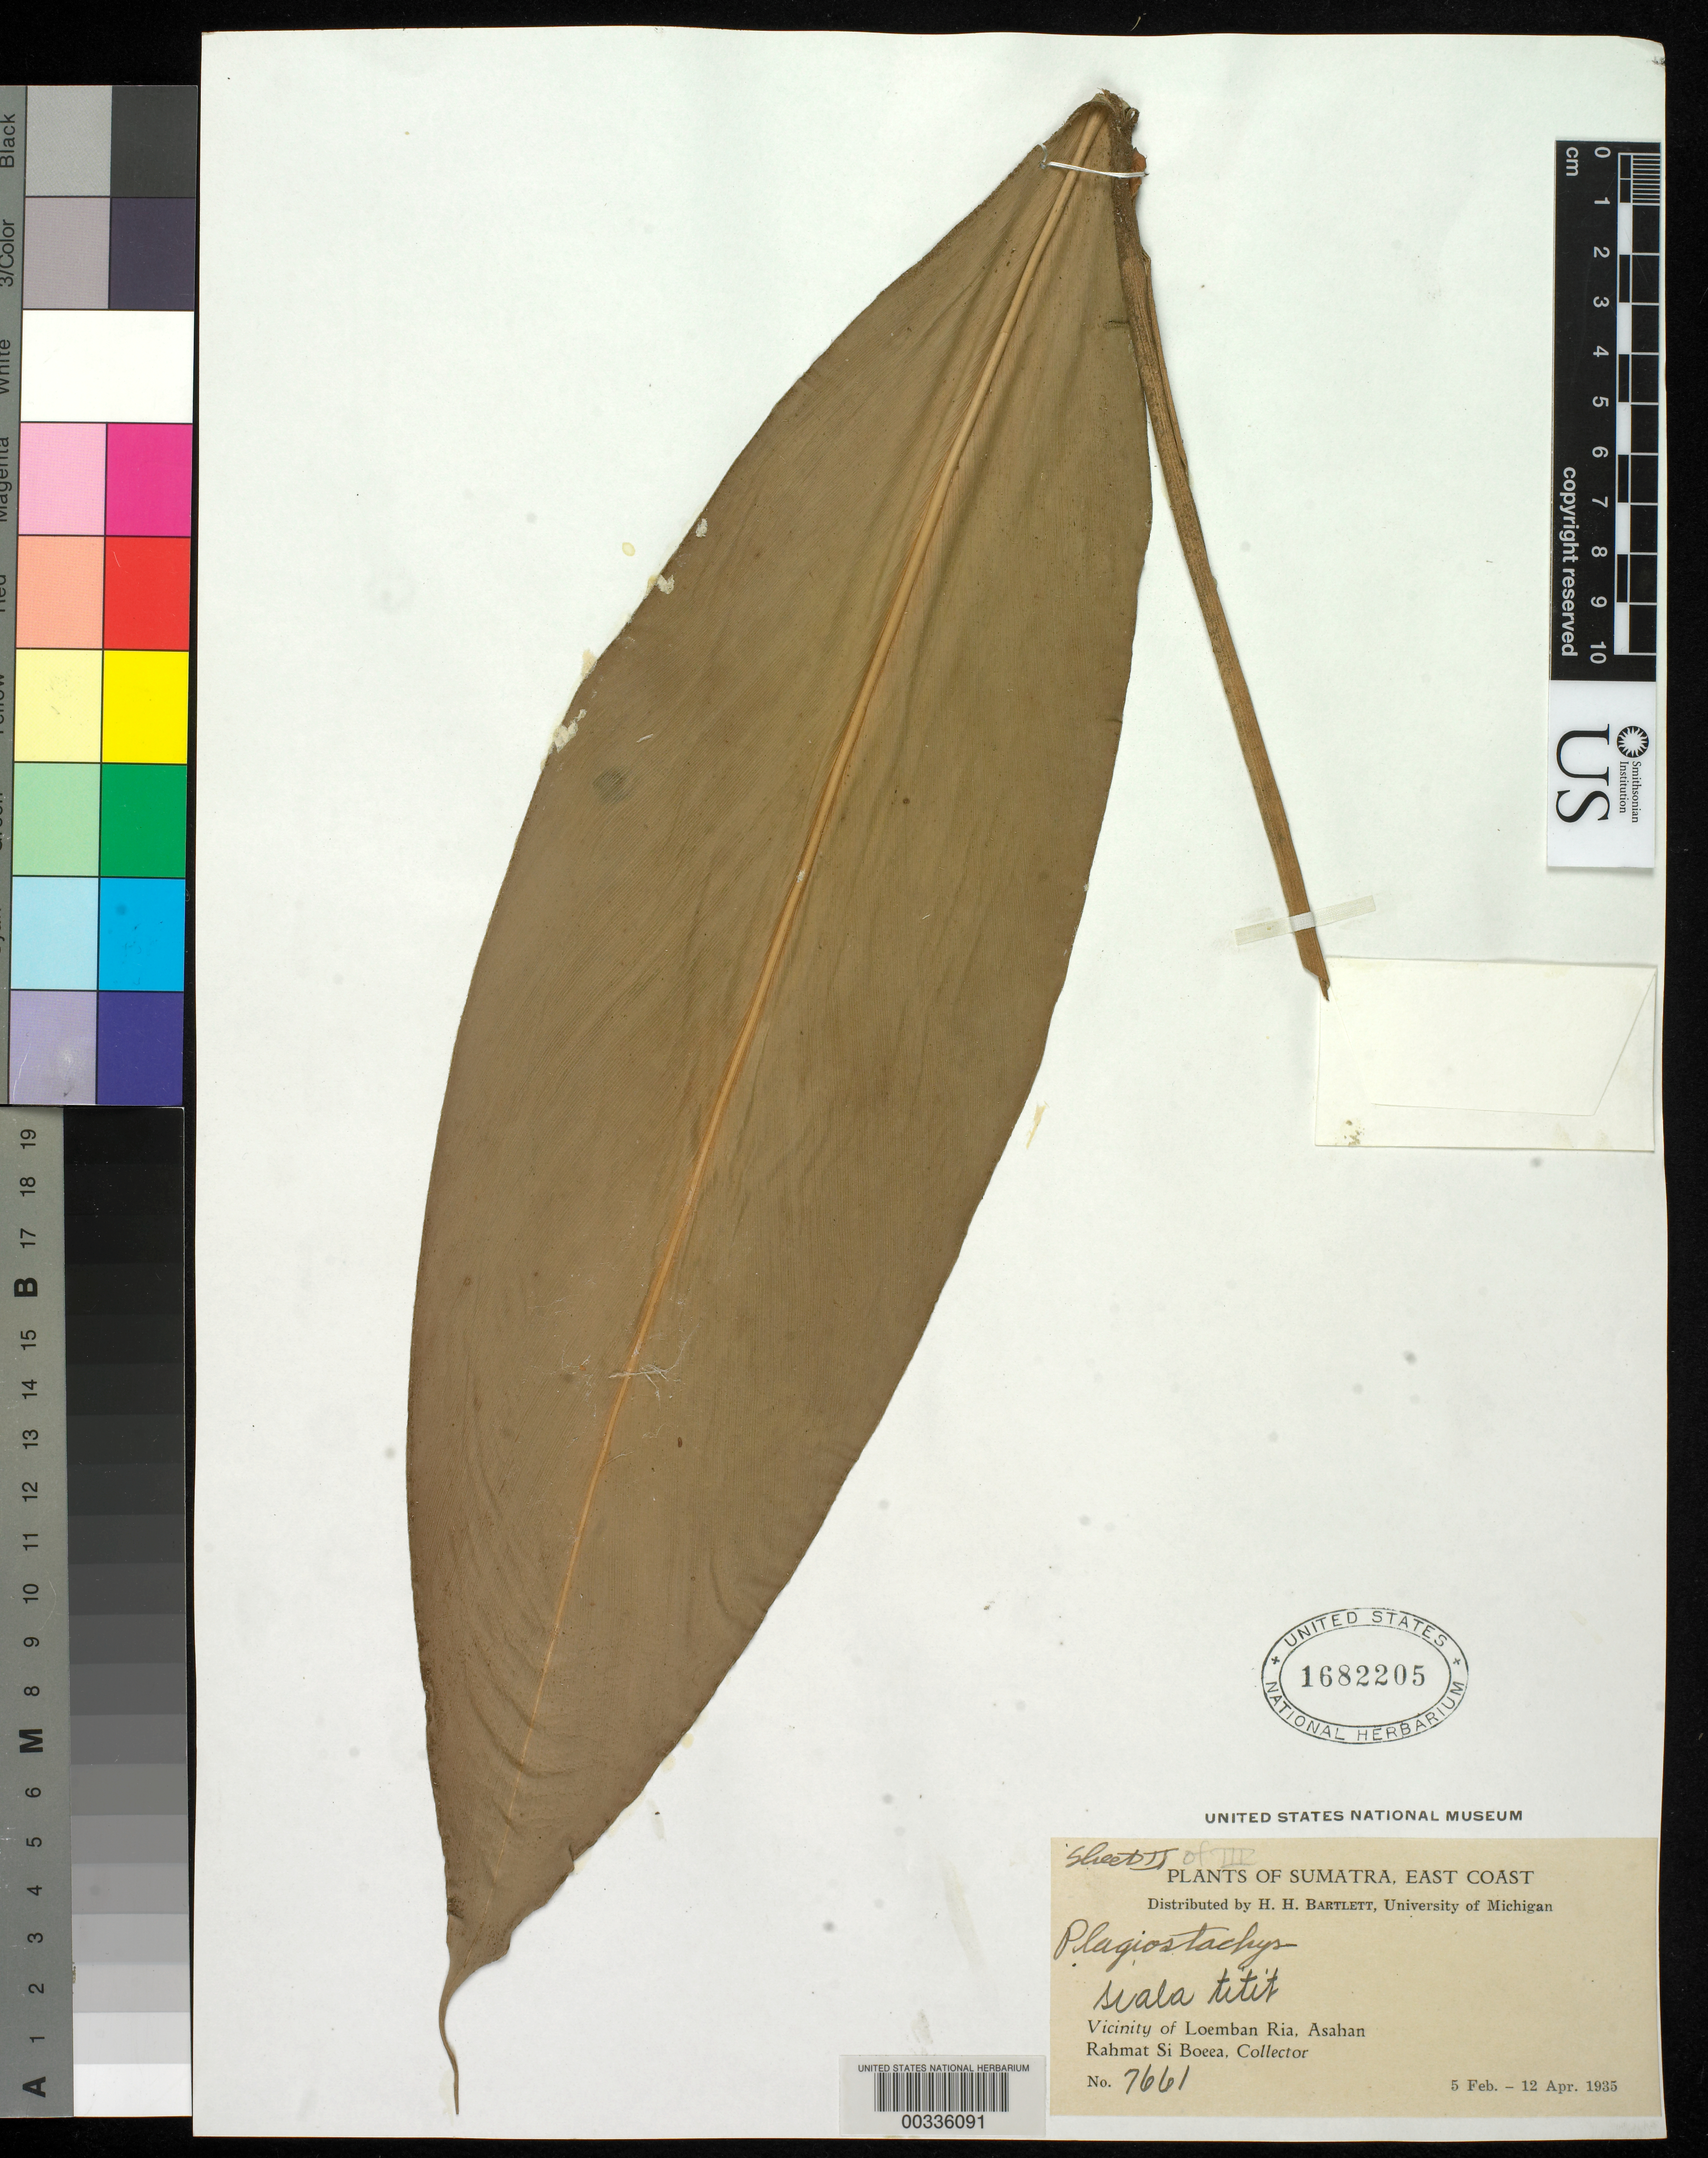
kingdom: Plantae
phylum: Tracheophyta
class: Liliopsida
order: Zingiberales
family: Zingiberaceae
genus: Plagiostachys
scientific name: Plagiostachys sp.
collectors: Rahmat Si Boeea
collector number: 7661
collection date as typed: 05 Feb 1935 to 12 Apr 1935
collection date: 1935-02-05/1935-04-12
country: Indonesia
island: Sumatra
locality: East coast, vicinity of loemban ria, asahan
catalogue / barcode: US 1682205